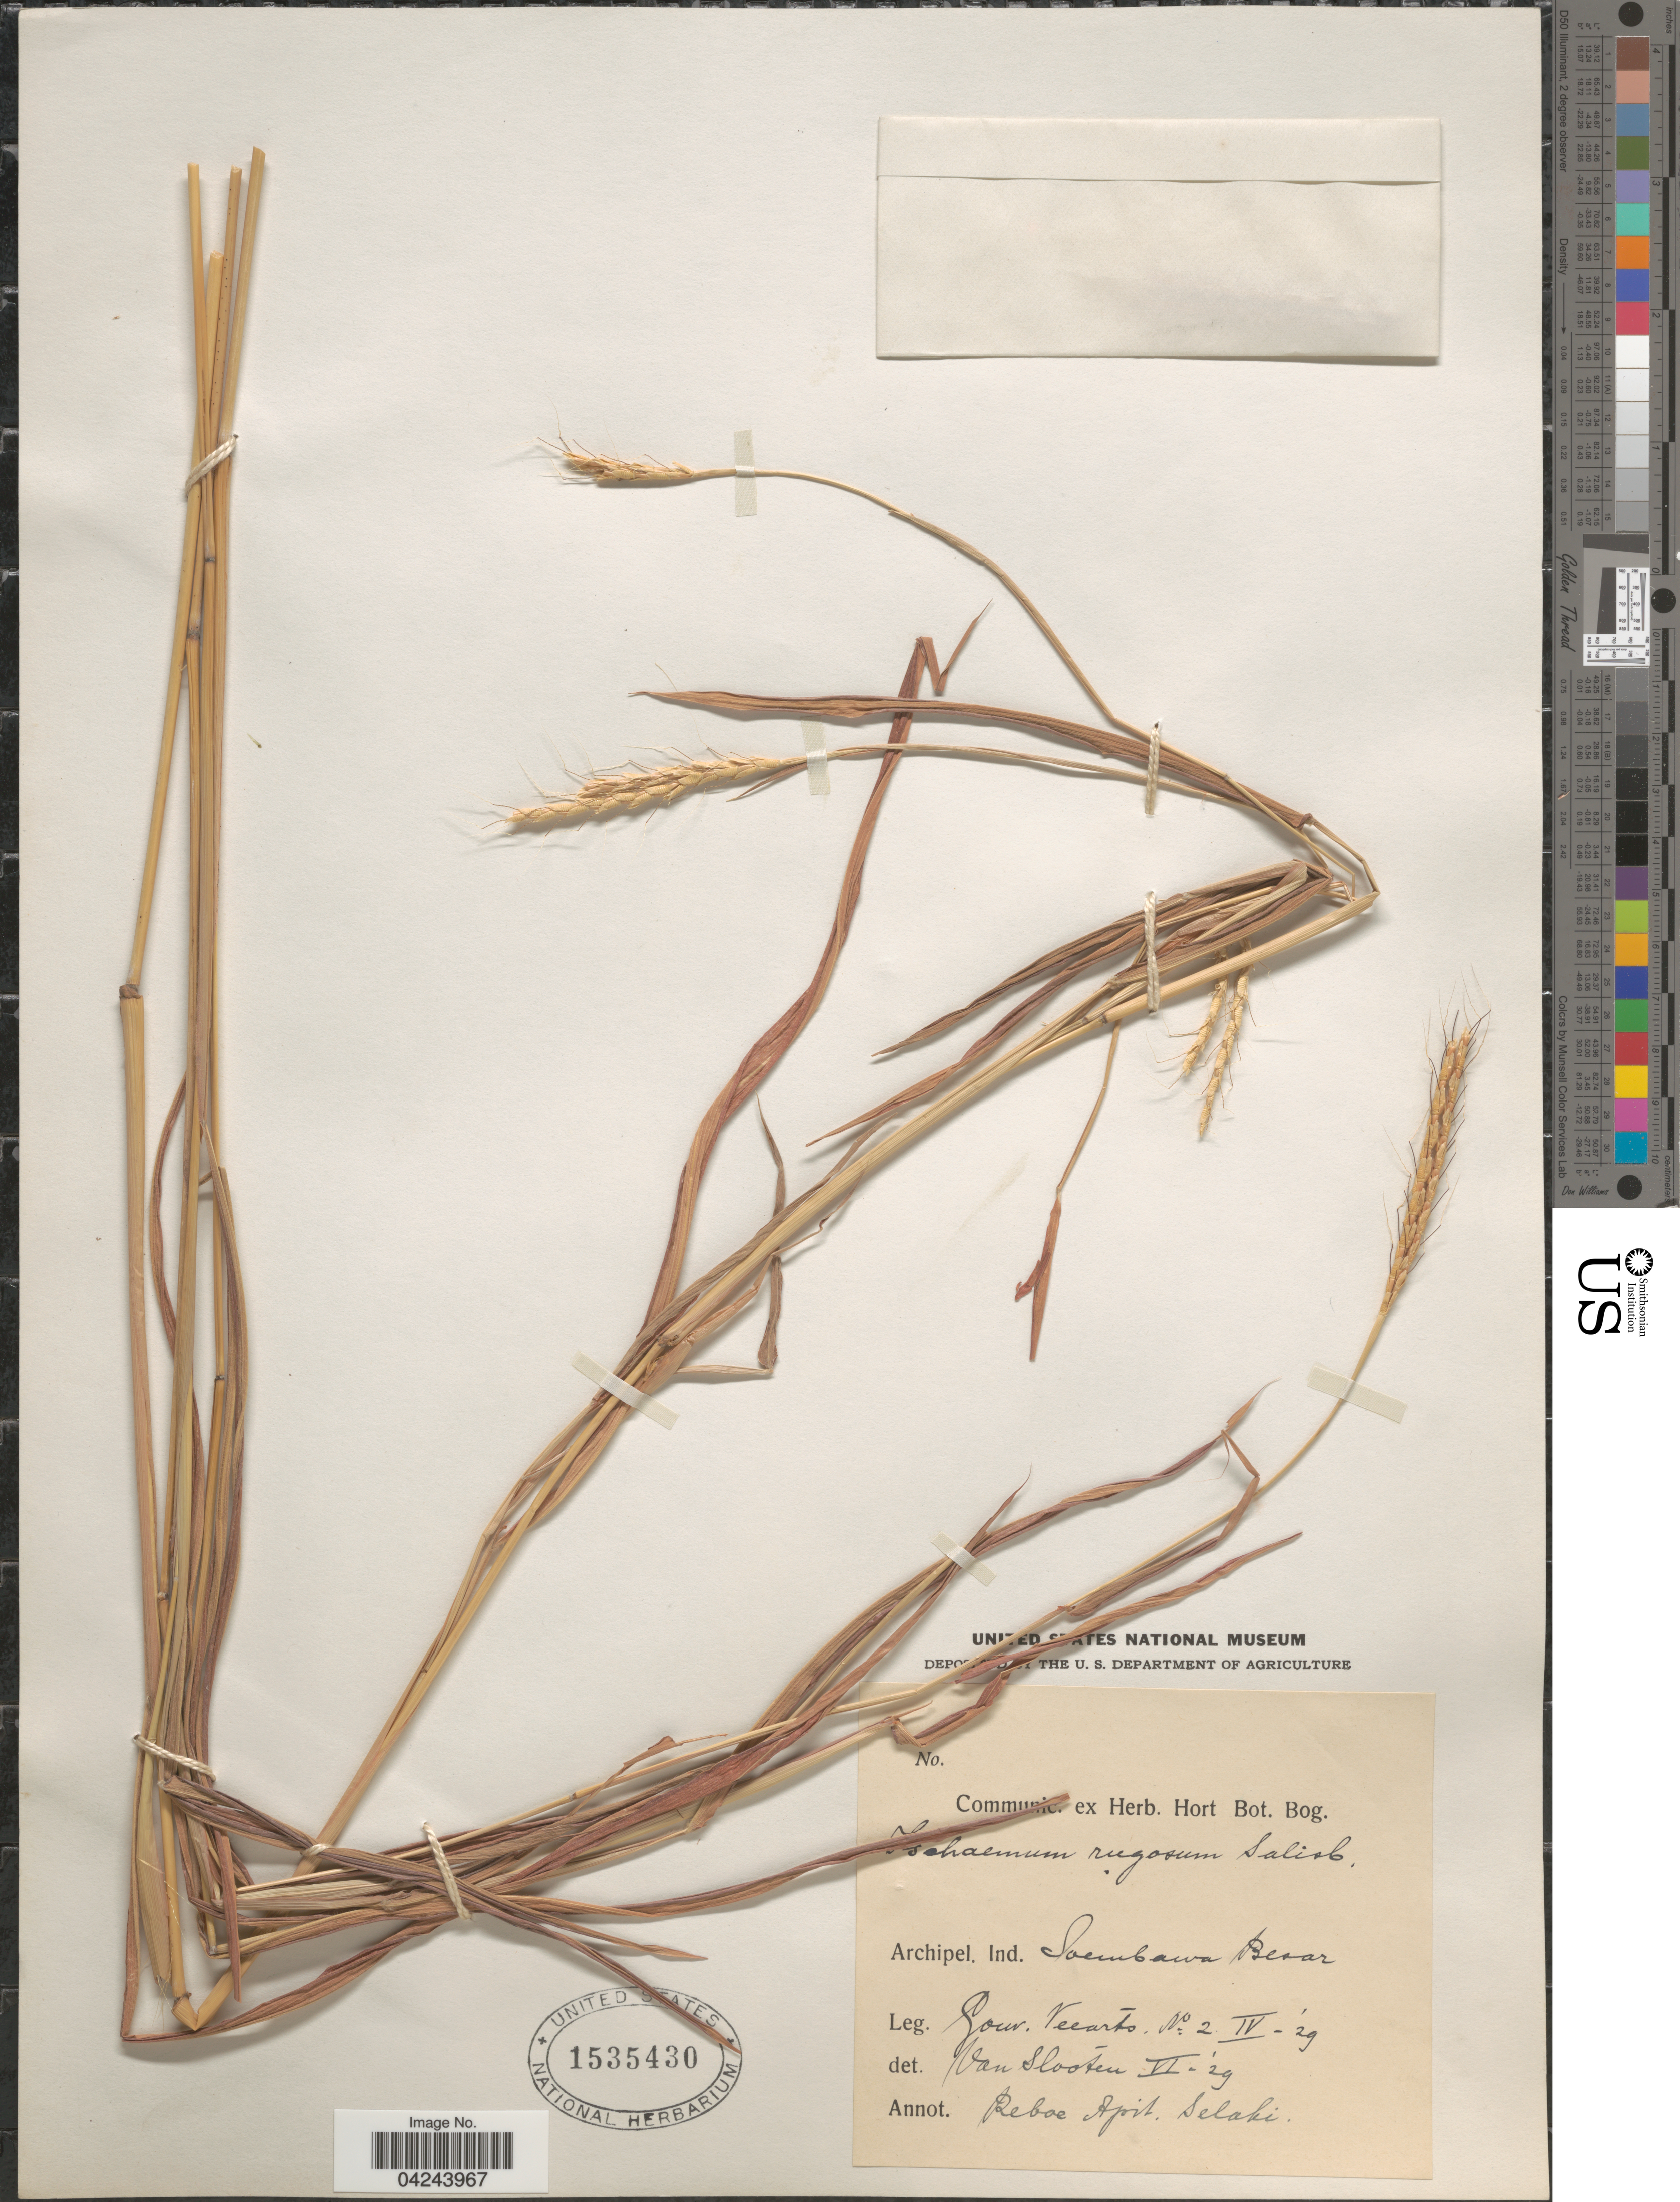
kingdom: Plantae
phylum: Tracheophyta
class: Liliopsida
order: Poales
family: Poaceae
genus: Ischaemum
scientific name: Ischaemum rugosum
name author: Salisb.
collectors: Gouv. Veearts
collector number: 2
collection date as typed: Transcribed d/m/y: /4/29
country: Indonesia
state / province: Nusa Tenggara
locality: Archipel. Ind. Soembawa Besar.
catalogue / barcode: US 1535430